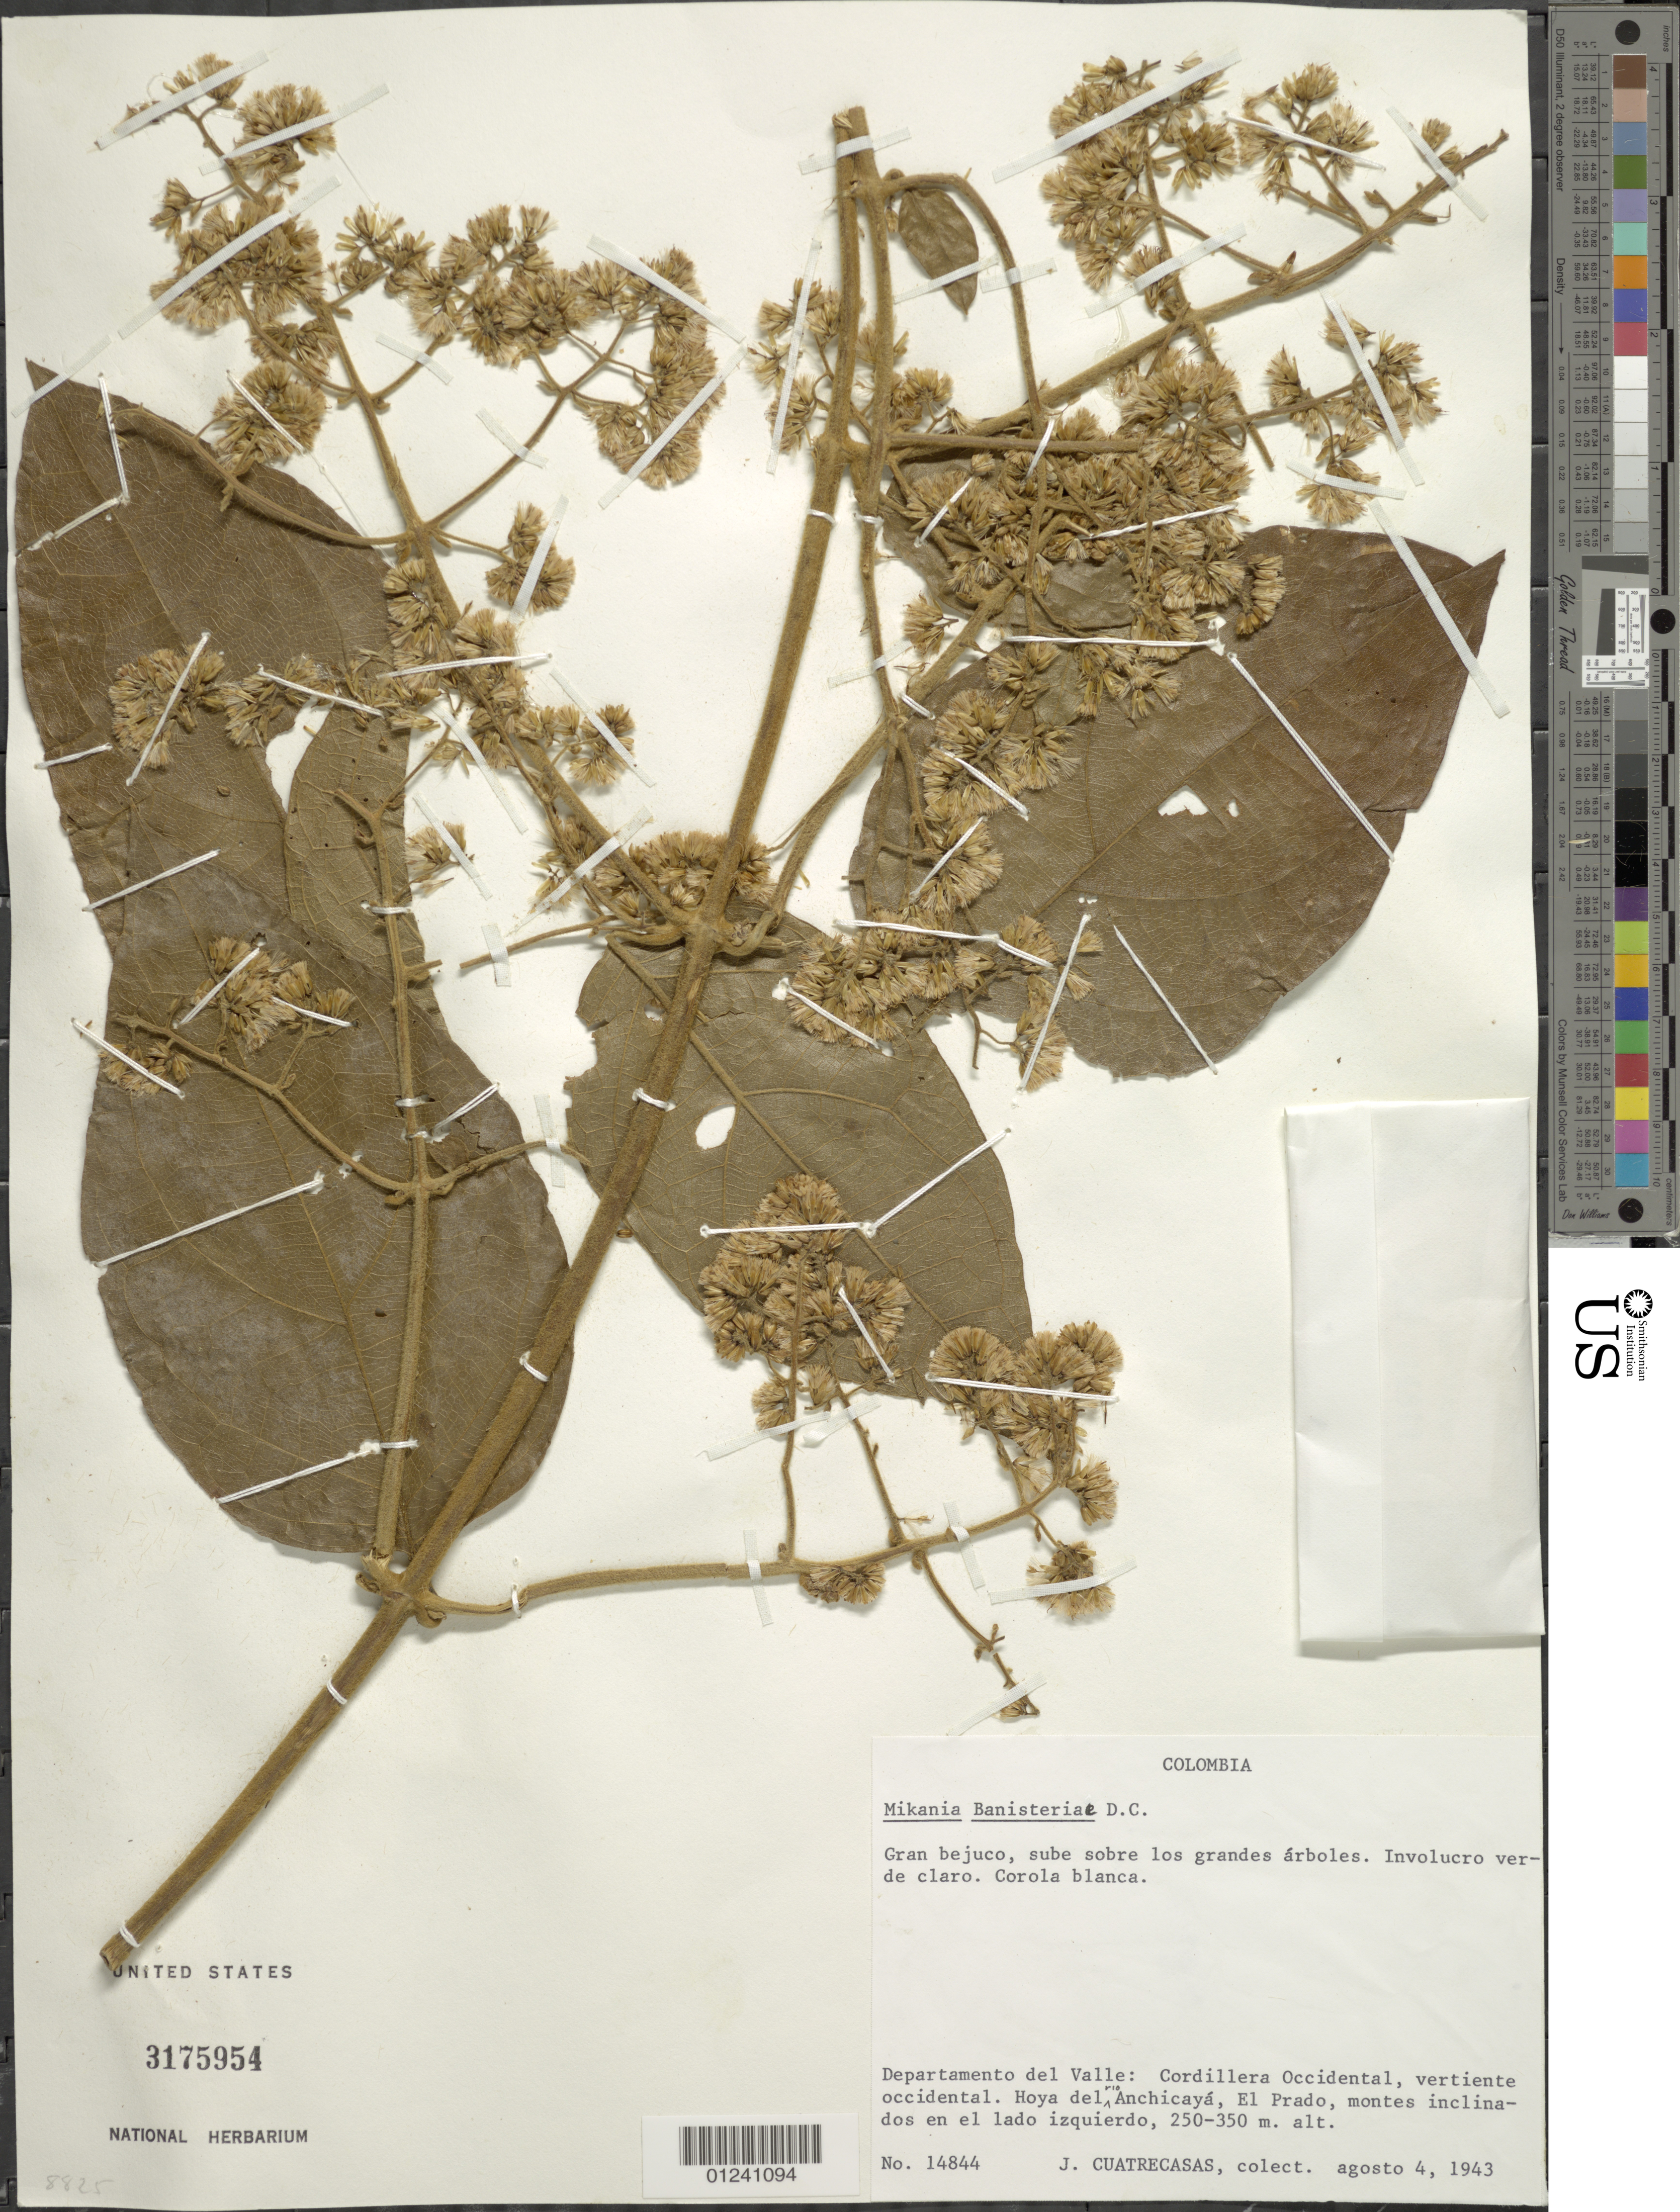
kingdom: Plantae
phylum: Tracheophyta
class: Magnoliopsida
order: Asterales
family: Asteraceae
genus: Mikania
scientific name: Mikania banisteriae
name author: DC.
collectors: J. Cuatrecasas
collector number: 14844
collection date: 1943-08-04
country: Colombia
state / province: Valle del Cauca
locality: Cordillera Occidental: vertiente occidental: Hoya del río Anchicayá, lado izquierdo, El Prado.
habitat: montes inclinados en el lado izquierdo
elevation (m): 250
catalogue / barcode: US 3175954